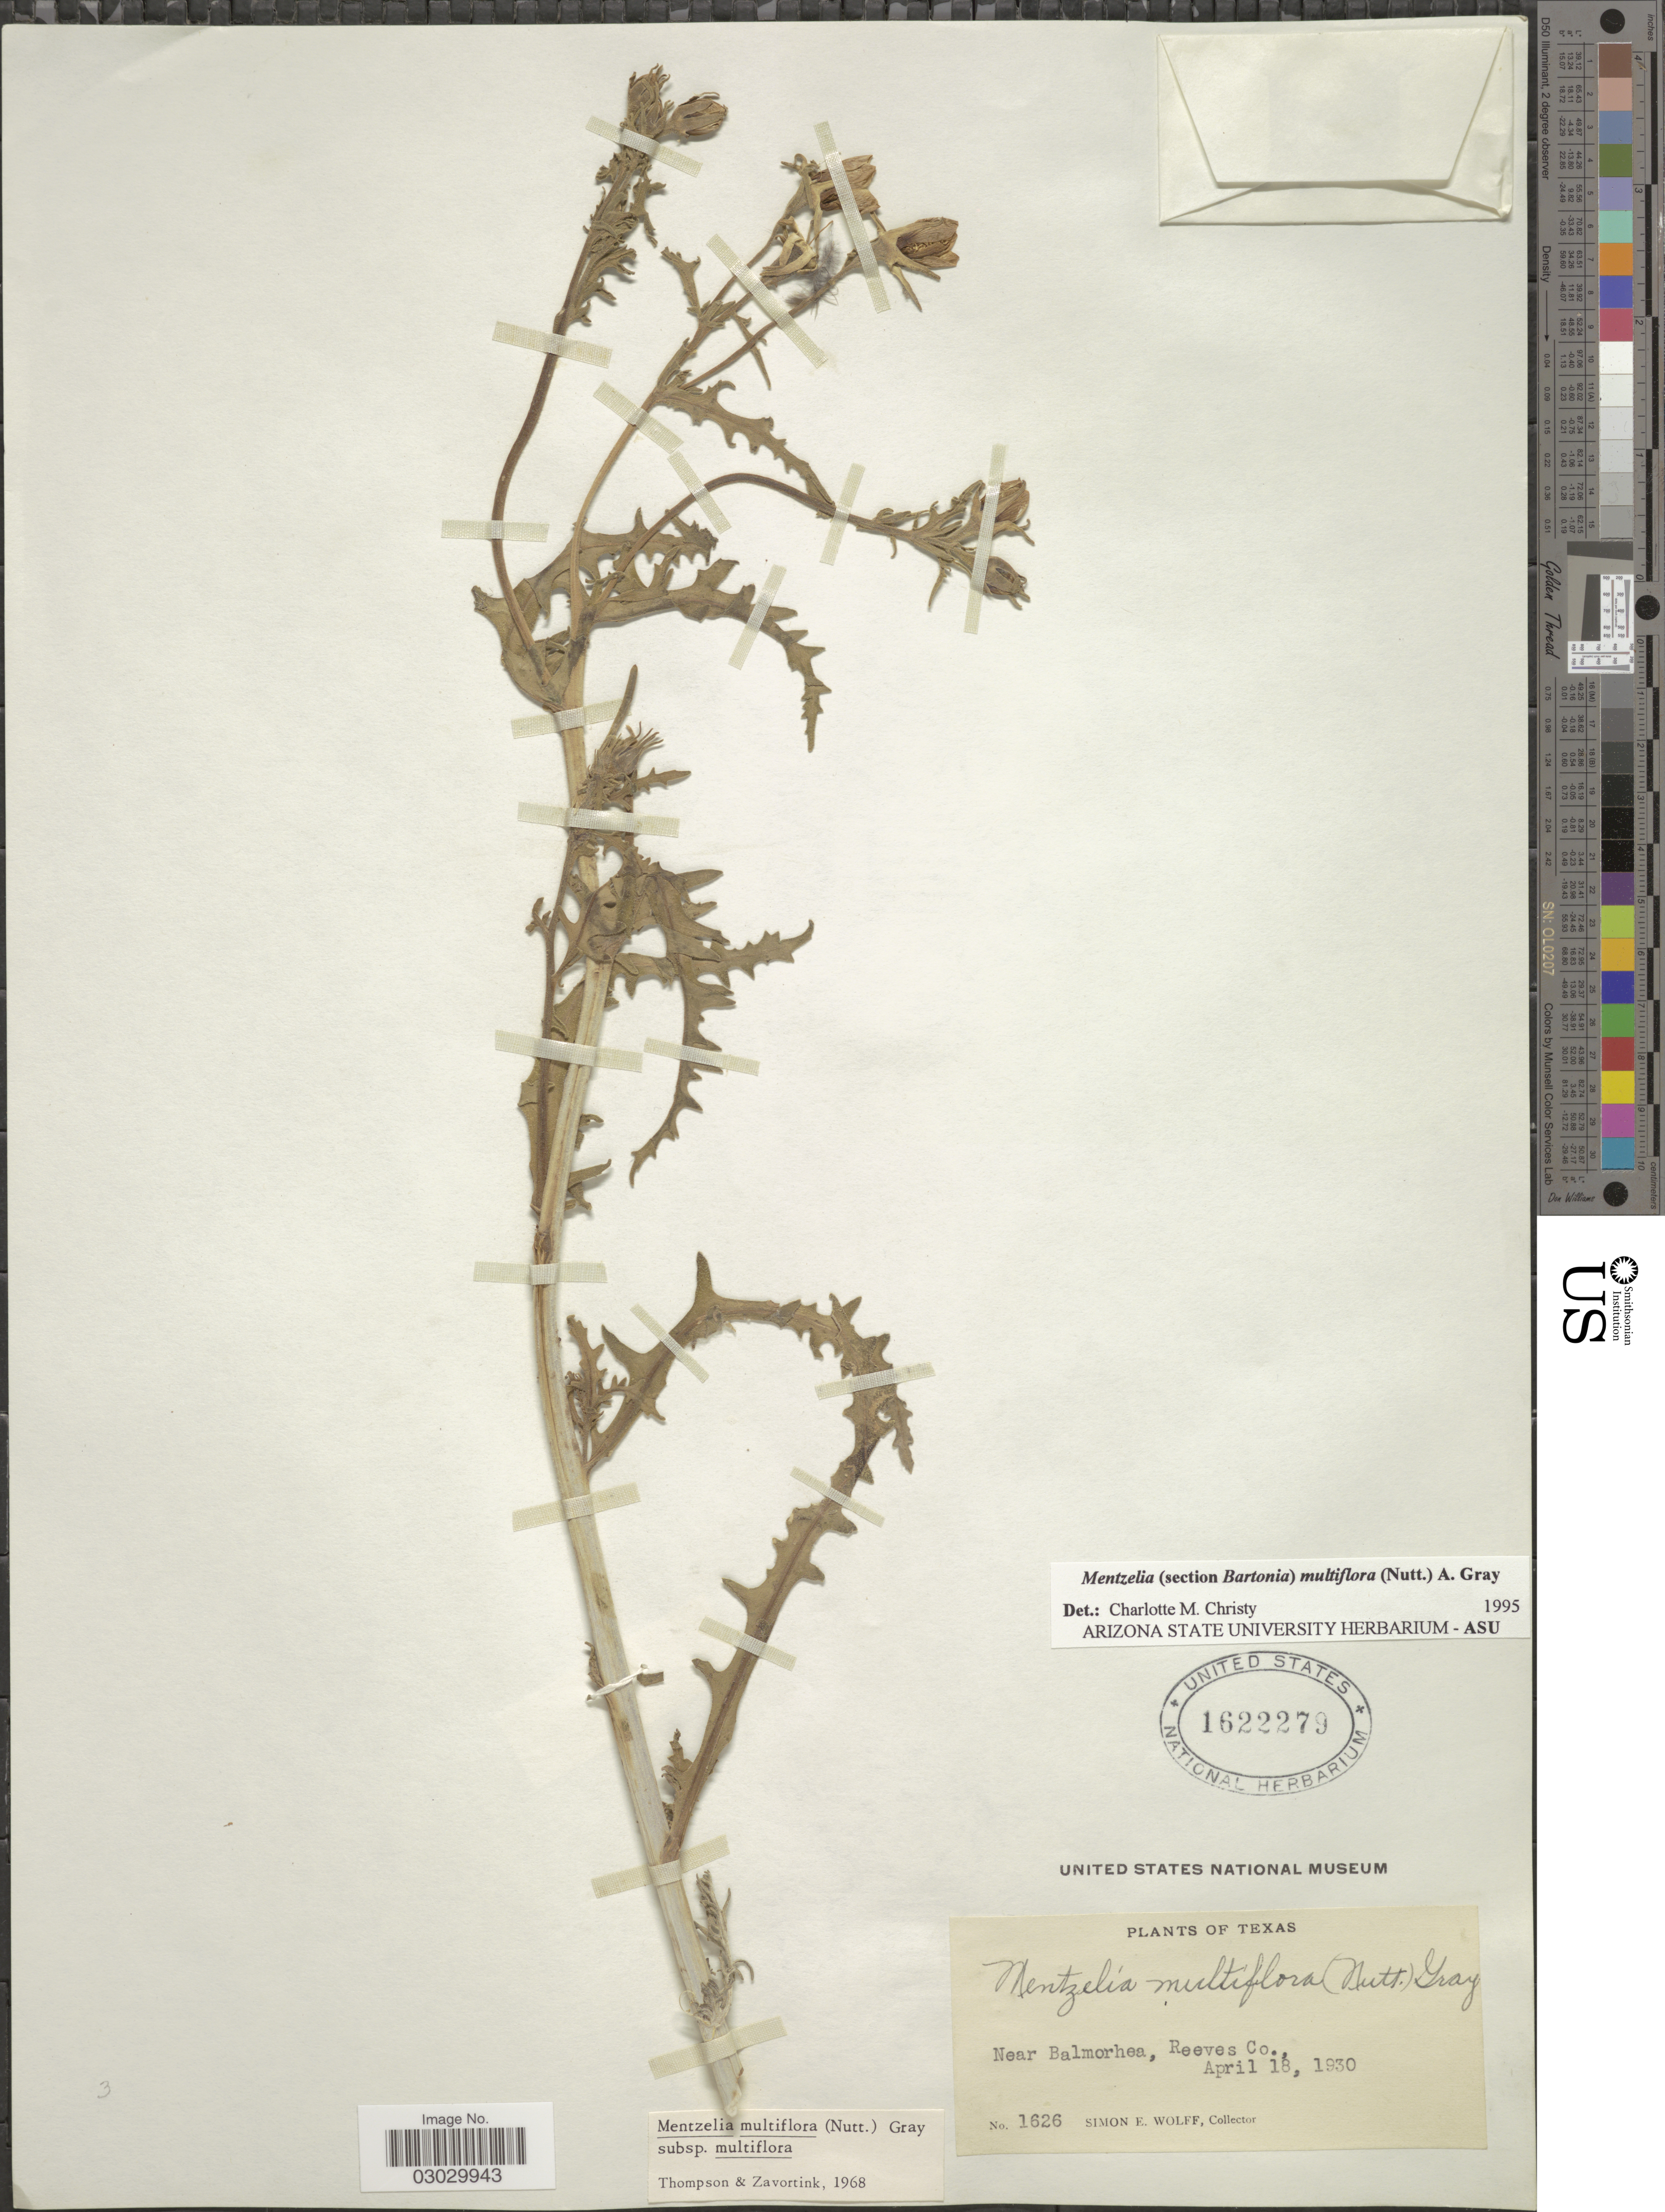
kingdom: Plantae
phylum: Tracheophyta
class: Magnoliopsida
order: Cornales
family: Loasaceae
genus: Mentzelia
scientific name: Mentzelia multiflora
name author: (Nutt.) A. Gray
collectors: S. E. Wolff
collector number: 1626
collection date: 1930-04-18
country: United States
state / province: Texas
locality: Near Balmorhea, Reeves Co.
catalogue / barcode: US 1622279